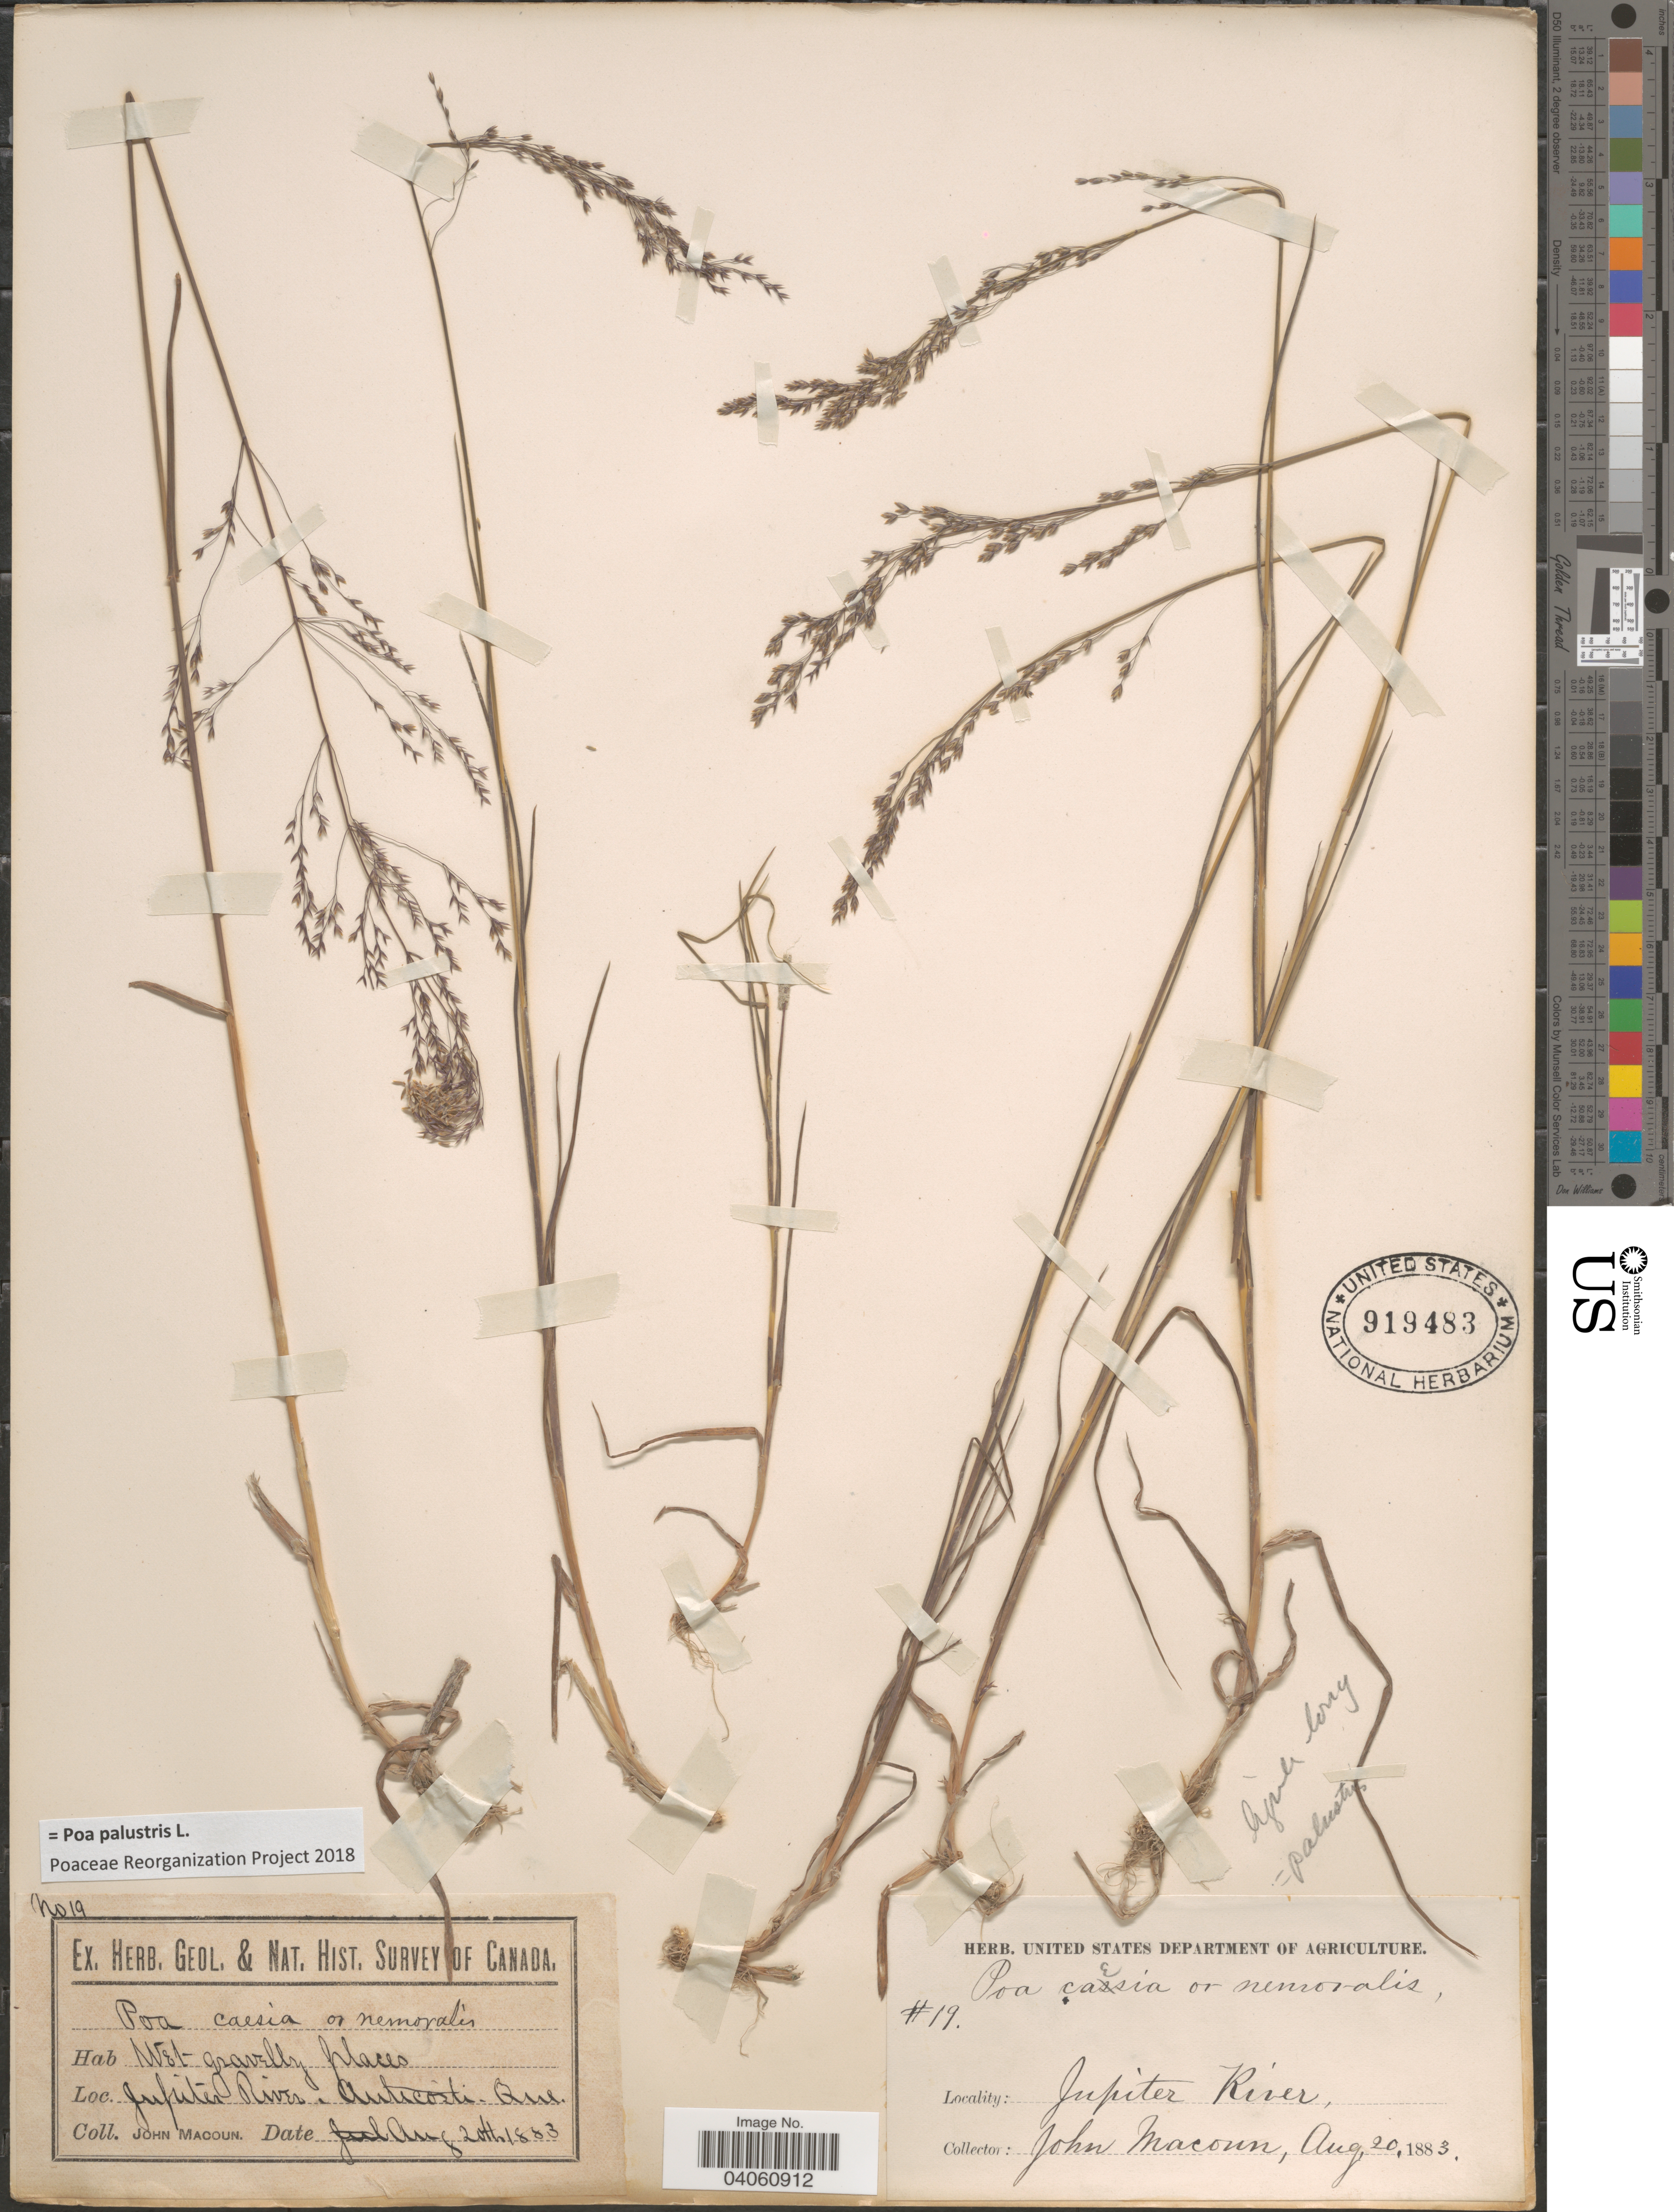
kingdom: Plantae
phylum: Tracheophyta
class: Liliopsida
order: Poales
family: Poaceae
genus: Poa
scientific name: Poa palustris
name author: L.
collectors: J. Macoun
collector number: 19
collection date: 1883-08-20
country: Canada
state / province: Quebec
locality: Jupiter River. Anticosti.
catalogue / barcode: US 919483